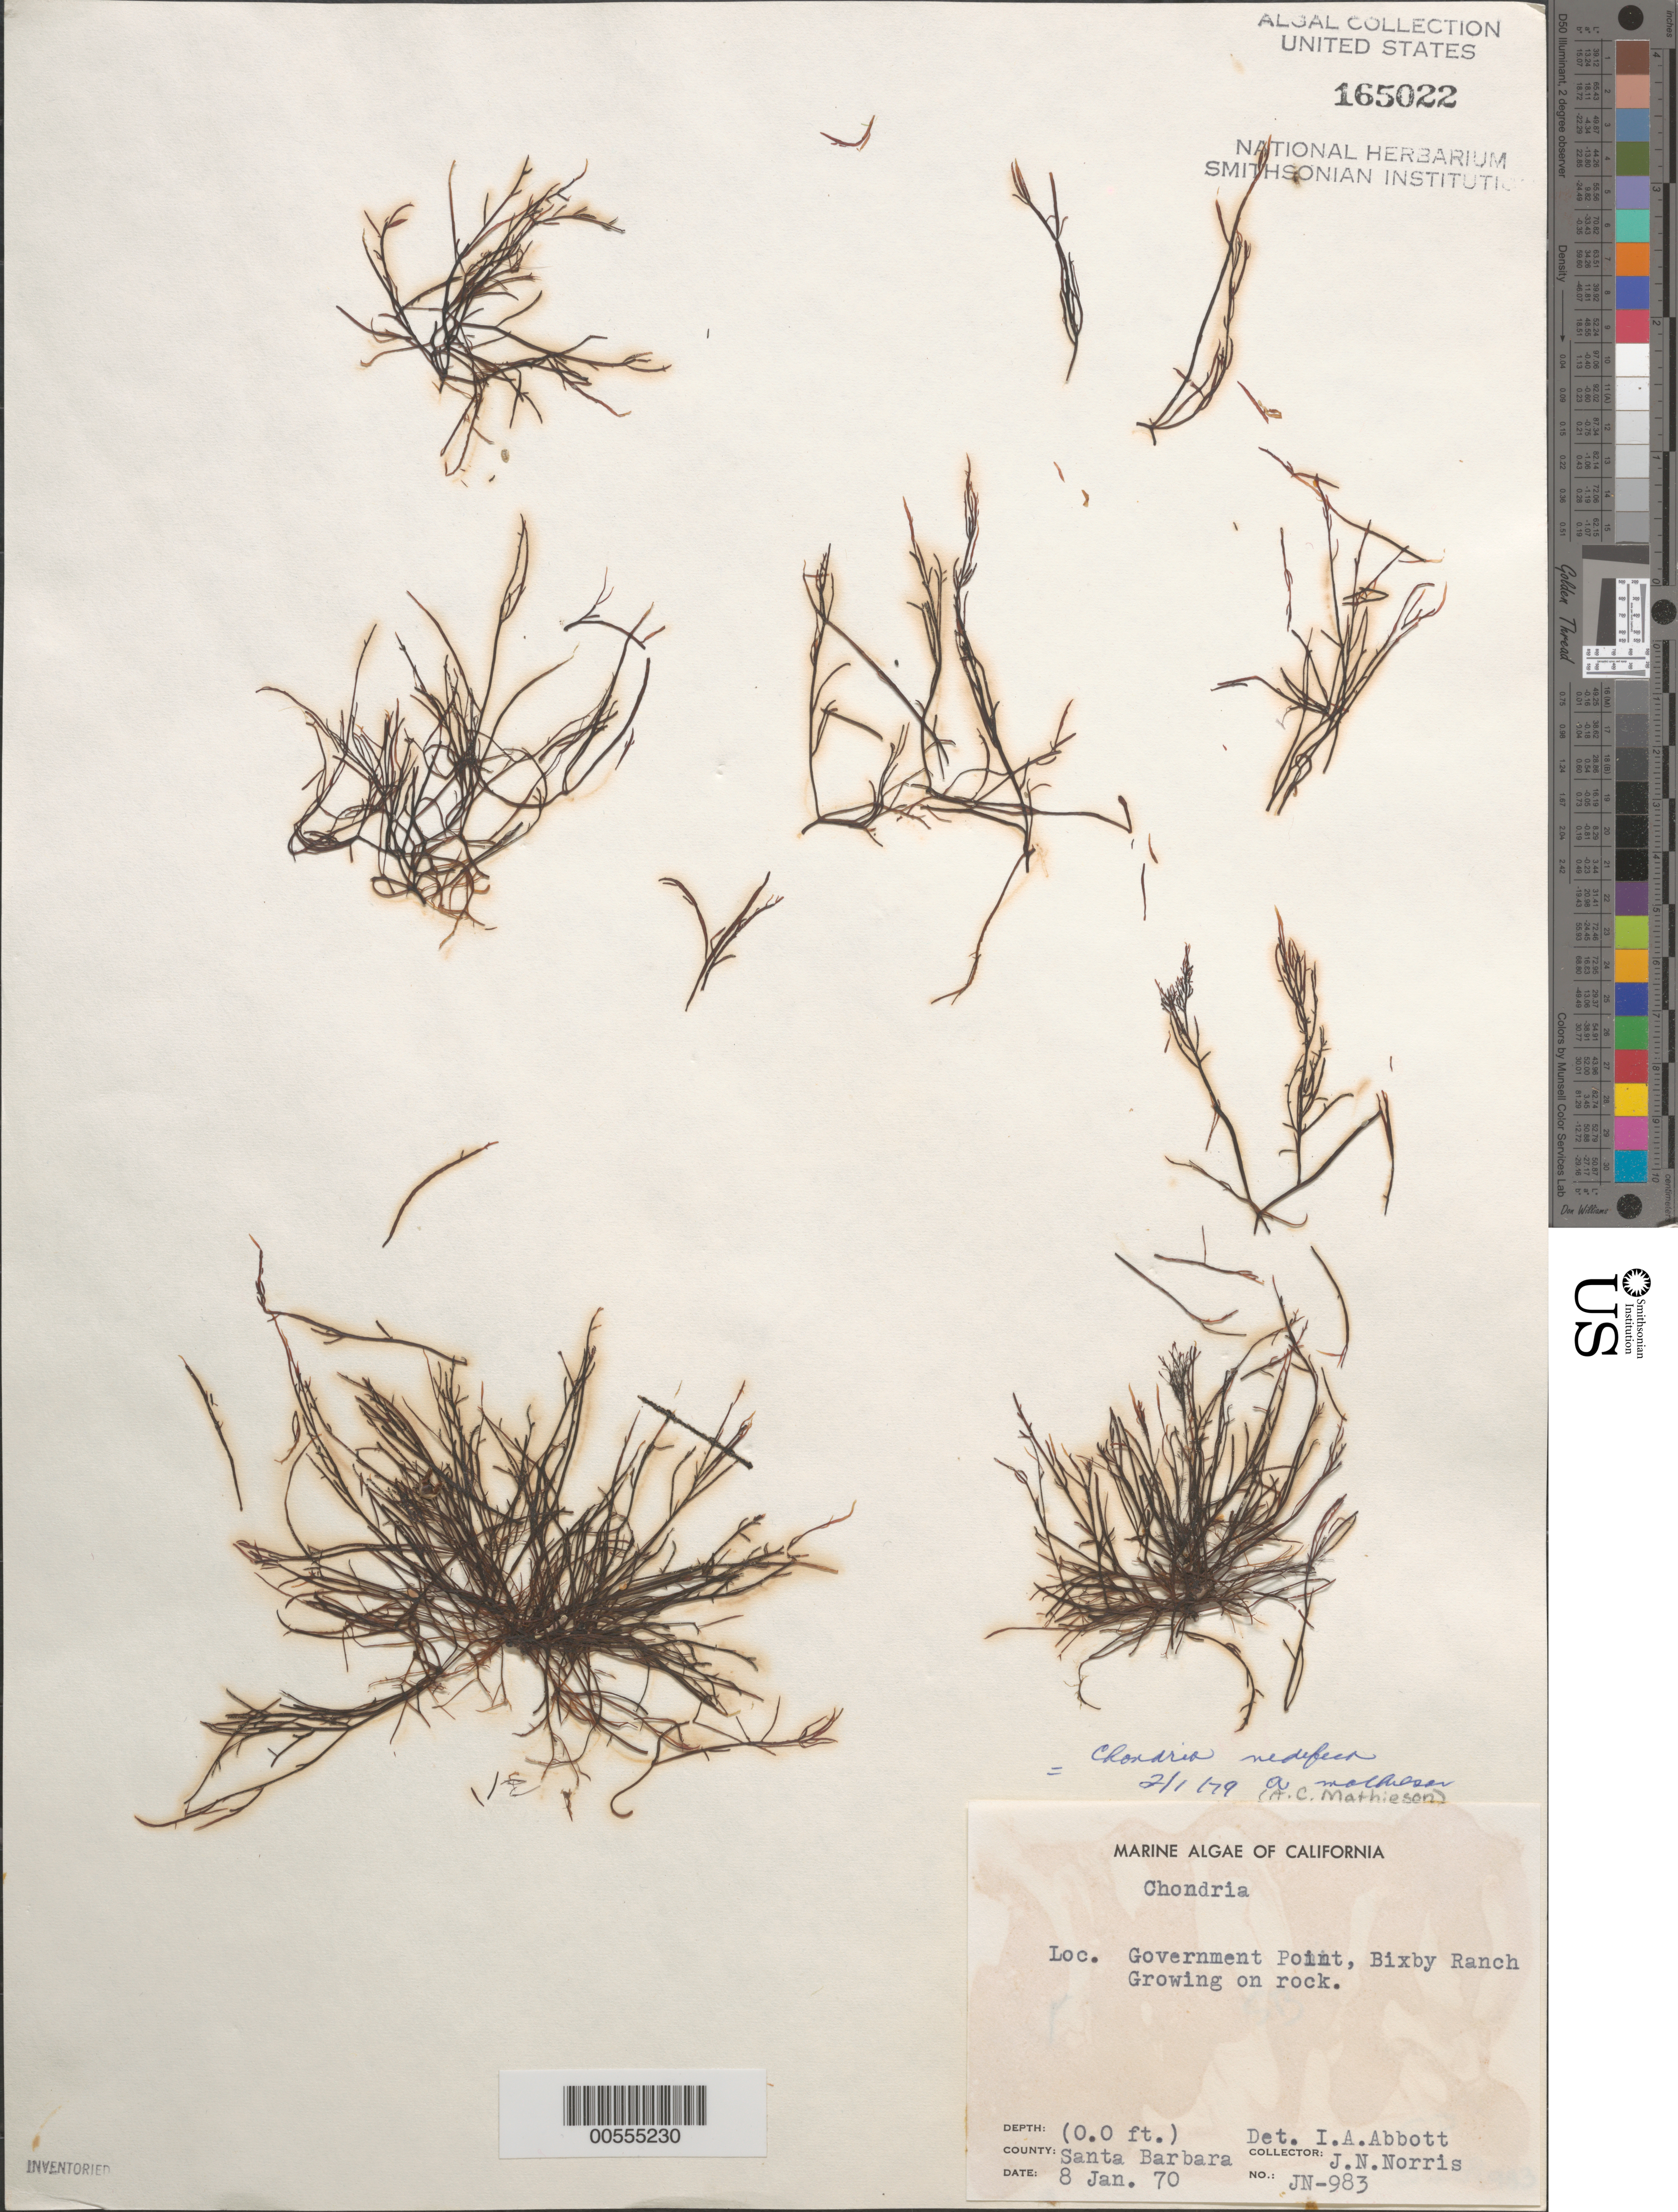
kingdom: Plantae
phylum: Rhodophyta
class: Florideophyceae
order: Ceramiales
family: Rhodomelaceae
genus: Neochondria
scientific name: Neochondria nidifica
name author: (Harvey) Sutti et al.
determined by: Algae name updating Project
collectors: J. N. Norris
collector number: JN-983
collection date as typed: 08 Jan 1970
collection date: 1970-01-08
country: United States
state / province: California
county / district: Santa Barbara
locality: Government Point, Bixby Ranch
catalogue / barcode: US 165022